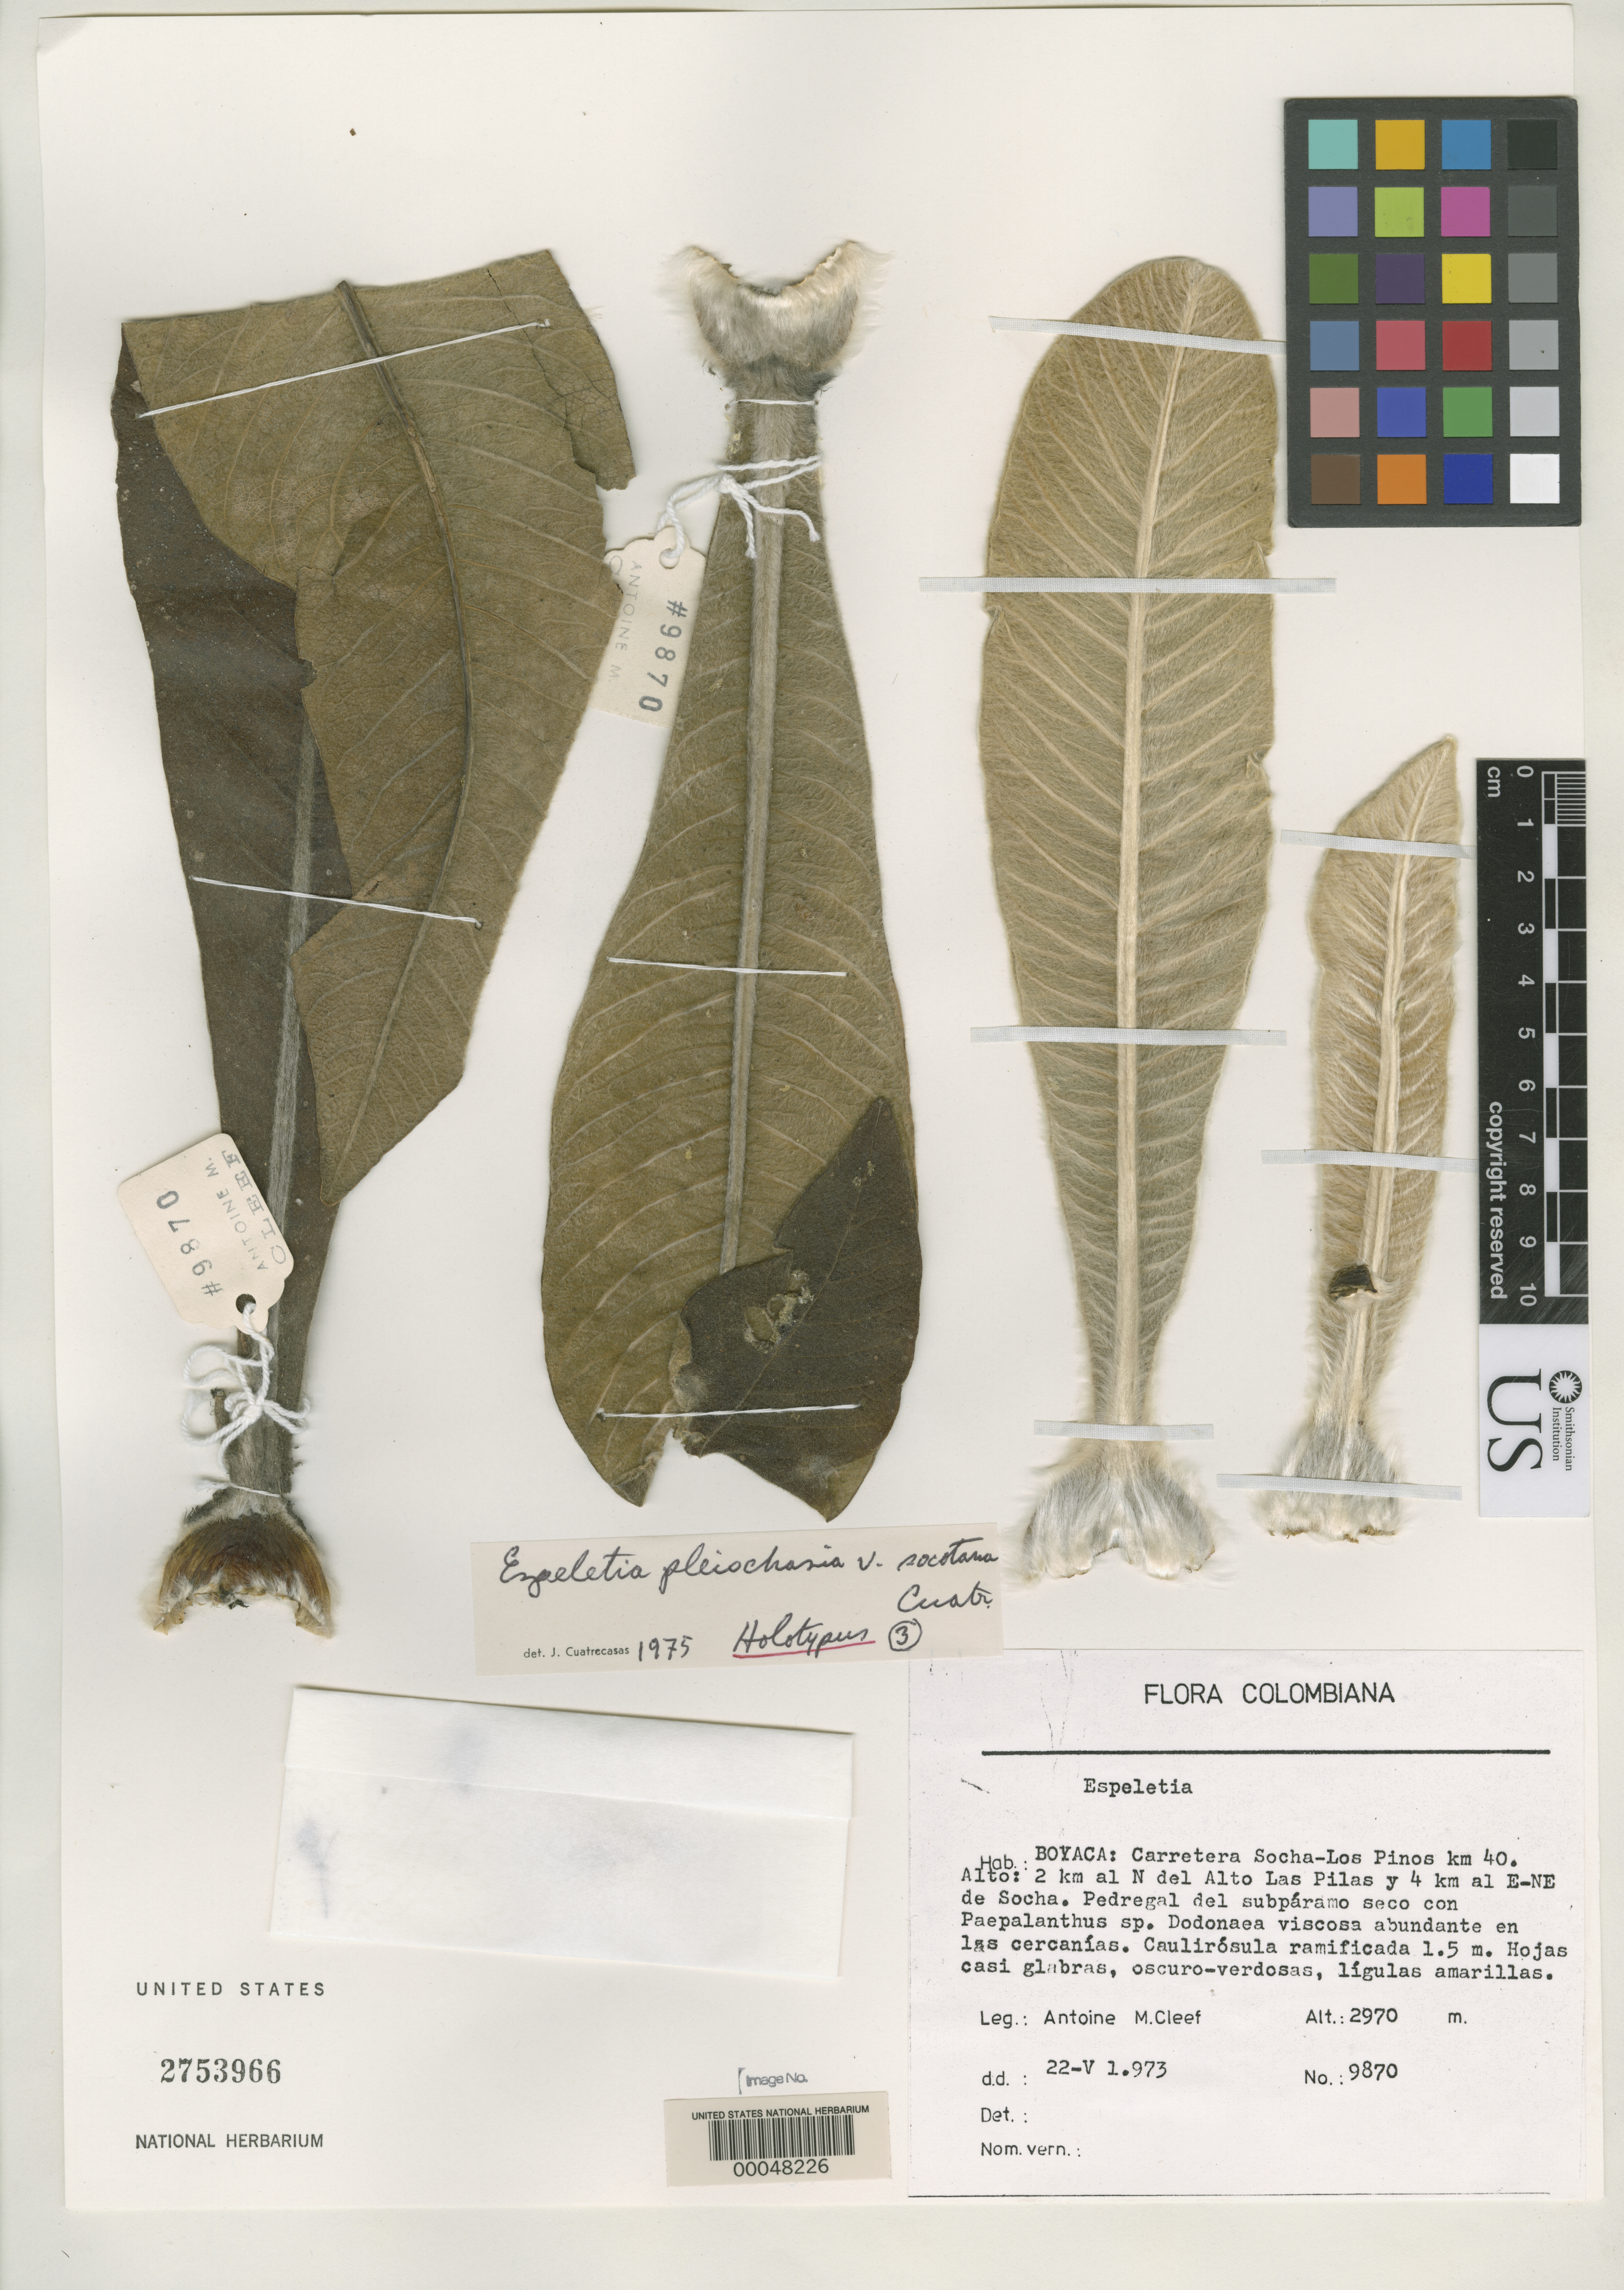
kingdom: Plantae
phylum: Tracheophyta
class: Magnoliopsida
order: Asterales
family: Asteraceae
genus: Espeletia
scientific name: Espeletia pleiochasia var. socotana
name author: Cuatrec.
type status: Holotype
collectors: A. M. Cleef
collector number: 9870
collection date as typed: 22 May 1973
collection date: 1973-05-22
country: Colombia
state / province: Boyacá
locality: Carretera Socha-los Pinos km 40, Alto 2 km N del Alto las Pilos & 4 km ENEde Socha.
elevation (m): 2970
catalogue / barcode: US 2753966